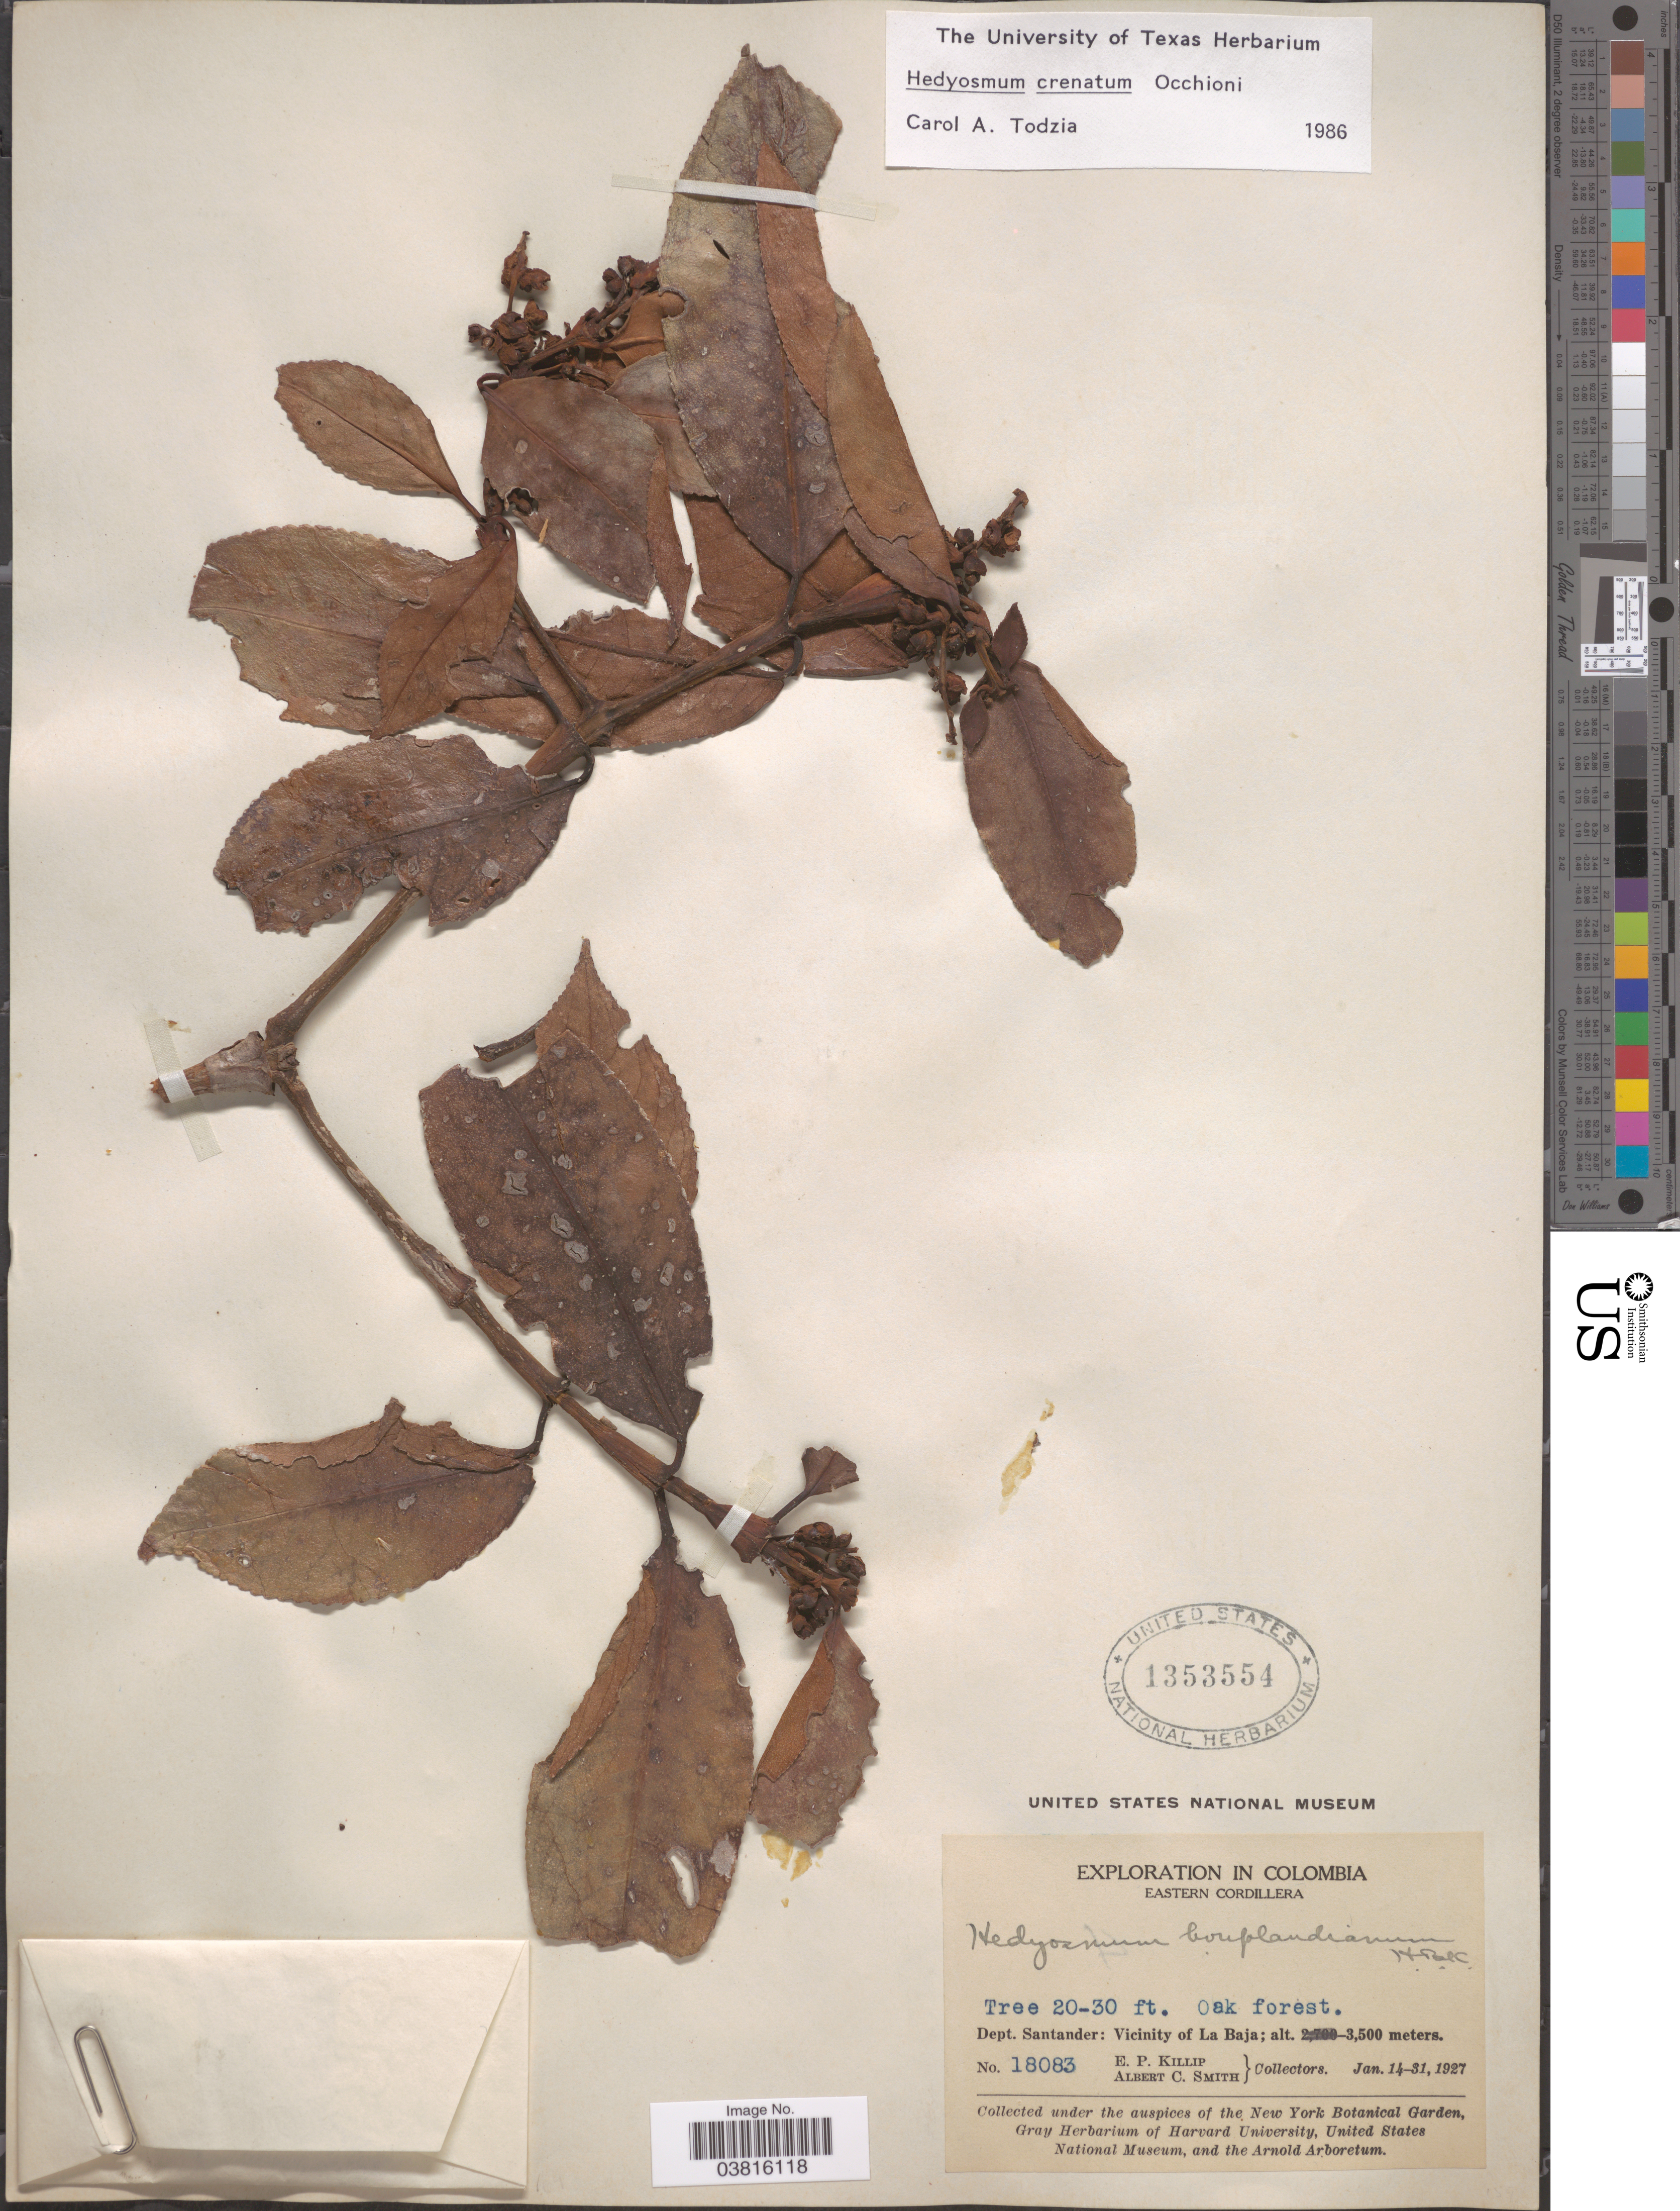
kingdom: Plantae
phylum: Tracheophyta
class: Magnoliopsida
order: Chloranthales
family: Chloranthaceae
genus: Hedyosmum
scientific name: Hedyosmum crenatum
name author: Occhioni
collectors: E. P. Killip & A. C. Smith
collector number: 18083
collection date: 1927-01-14/1927-01-31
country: Colombia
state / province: Santander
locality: Eastern Cordillera. Dept. Santander: Vicinity of La Baja.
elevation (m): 3500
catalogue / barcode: US 1353554